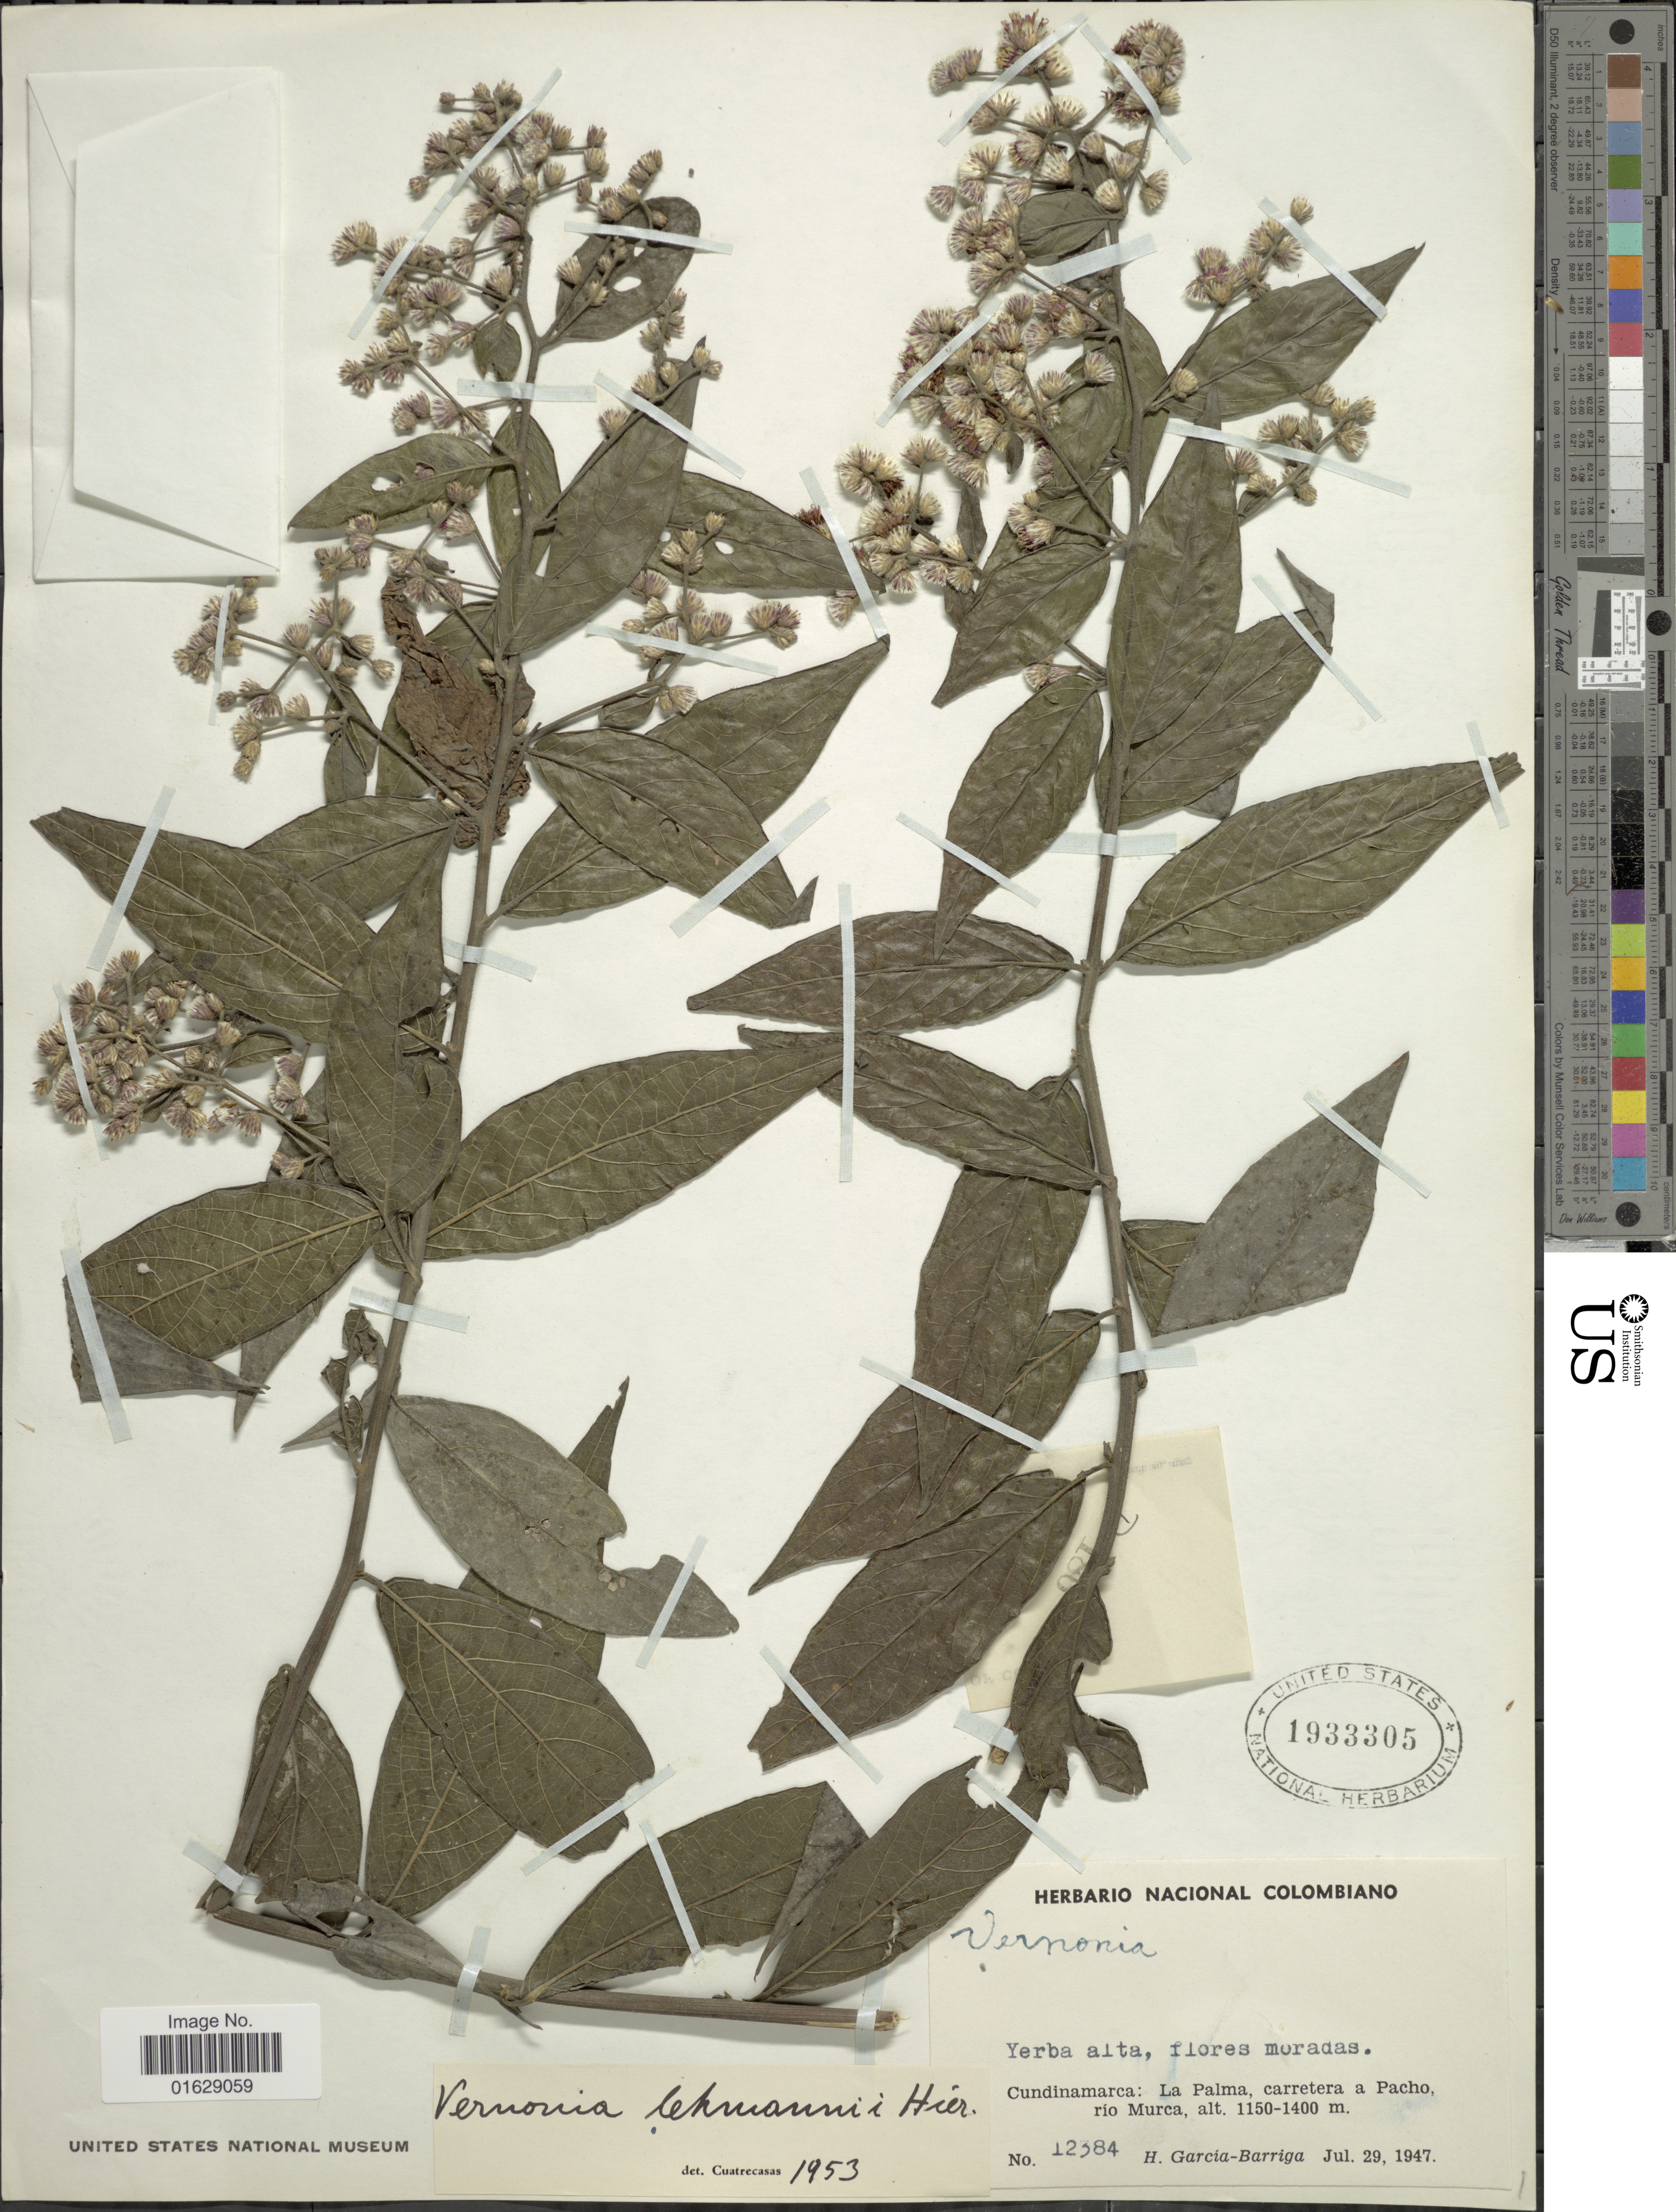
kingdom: Plantae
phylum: Tracheophyta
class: Magnoliopsida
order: Asterales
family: Asteraceae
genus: Lepidaploa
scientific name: Lepidaploa lehmannii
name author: (Hieron.) H. Rob.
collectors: H. García Barriga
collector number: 12384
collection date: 1947-07-29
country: Colombia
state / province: Cundinamarca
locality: La Palma, carretera a Pacho rio Murca.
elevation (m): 1150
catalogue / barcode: US 1933305